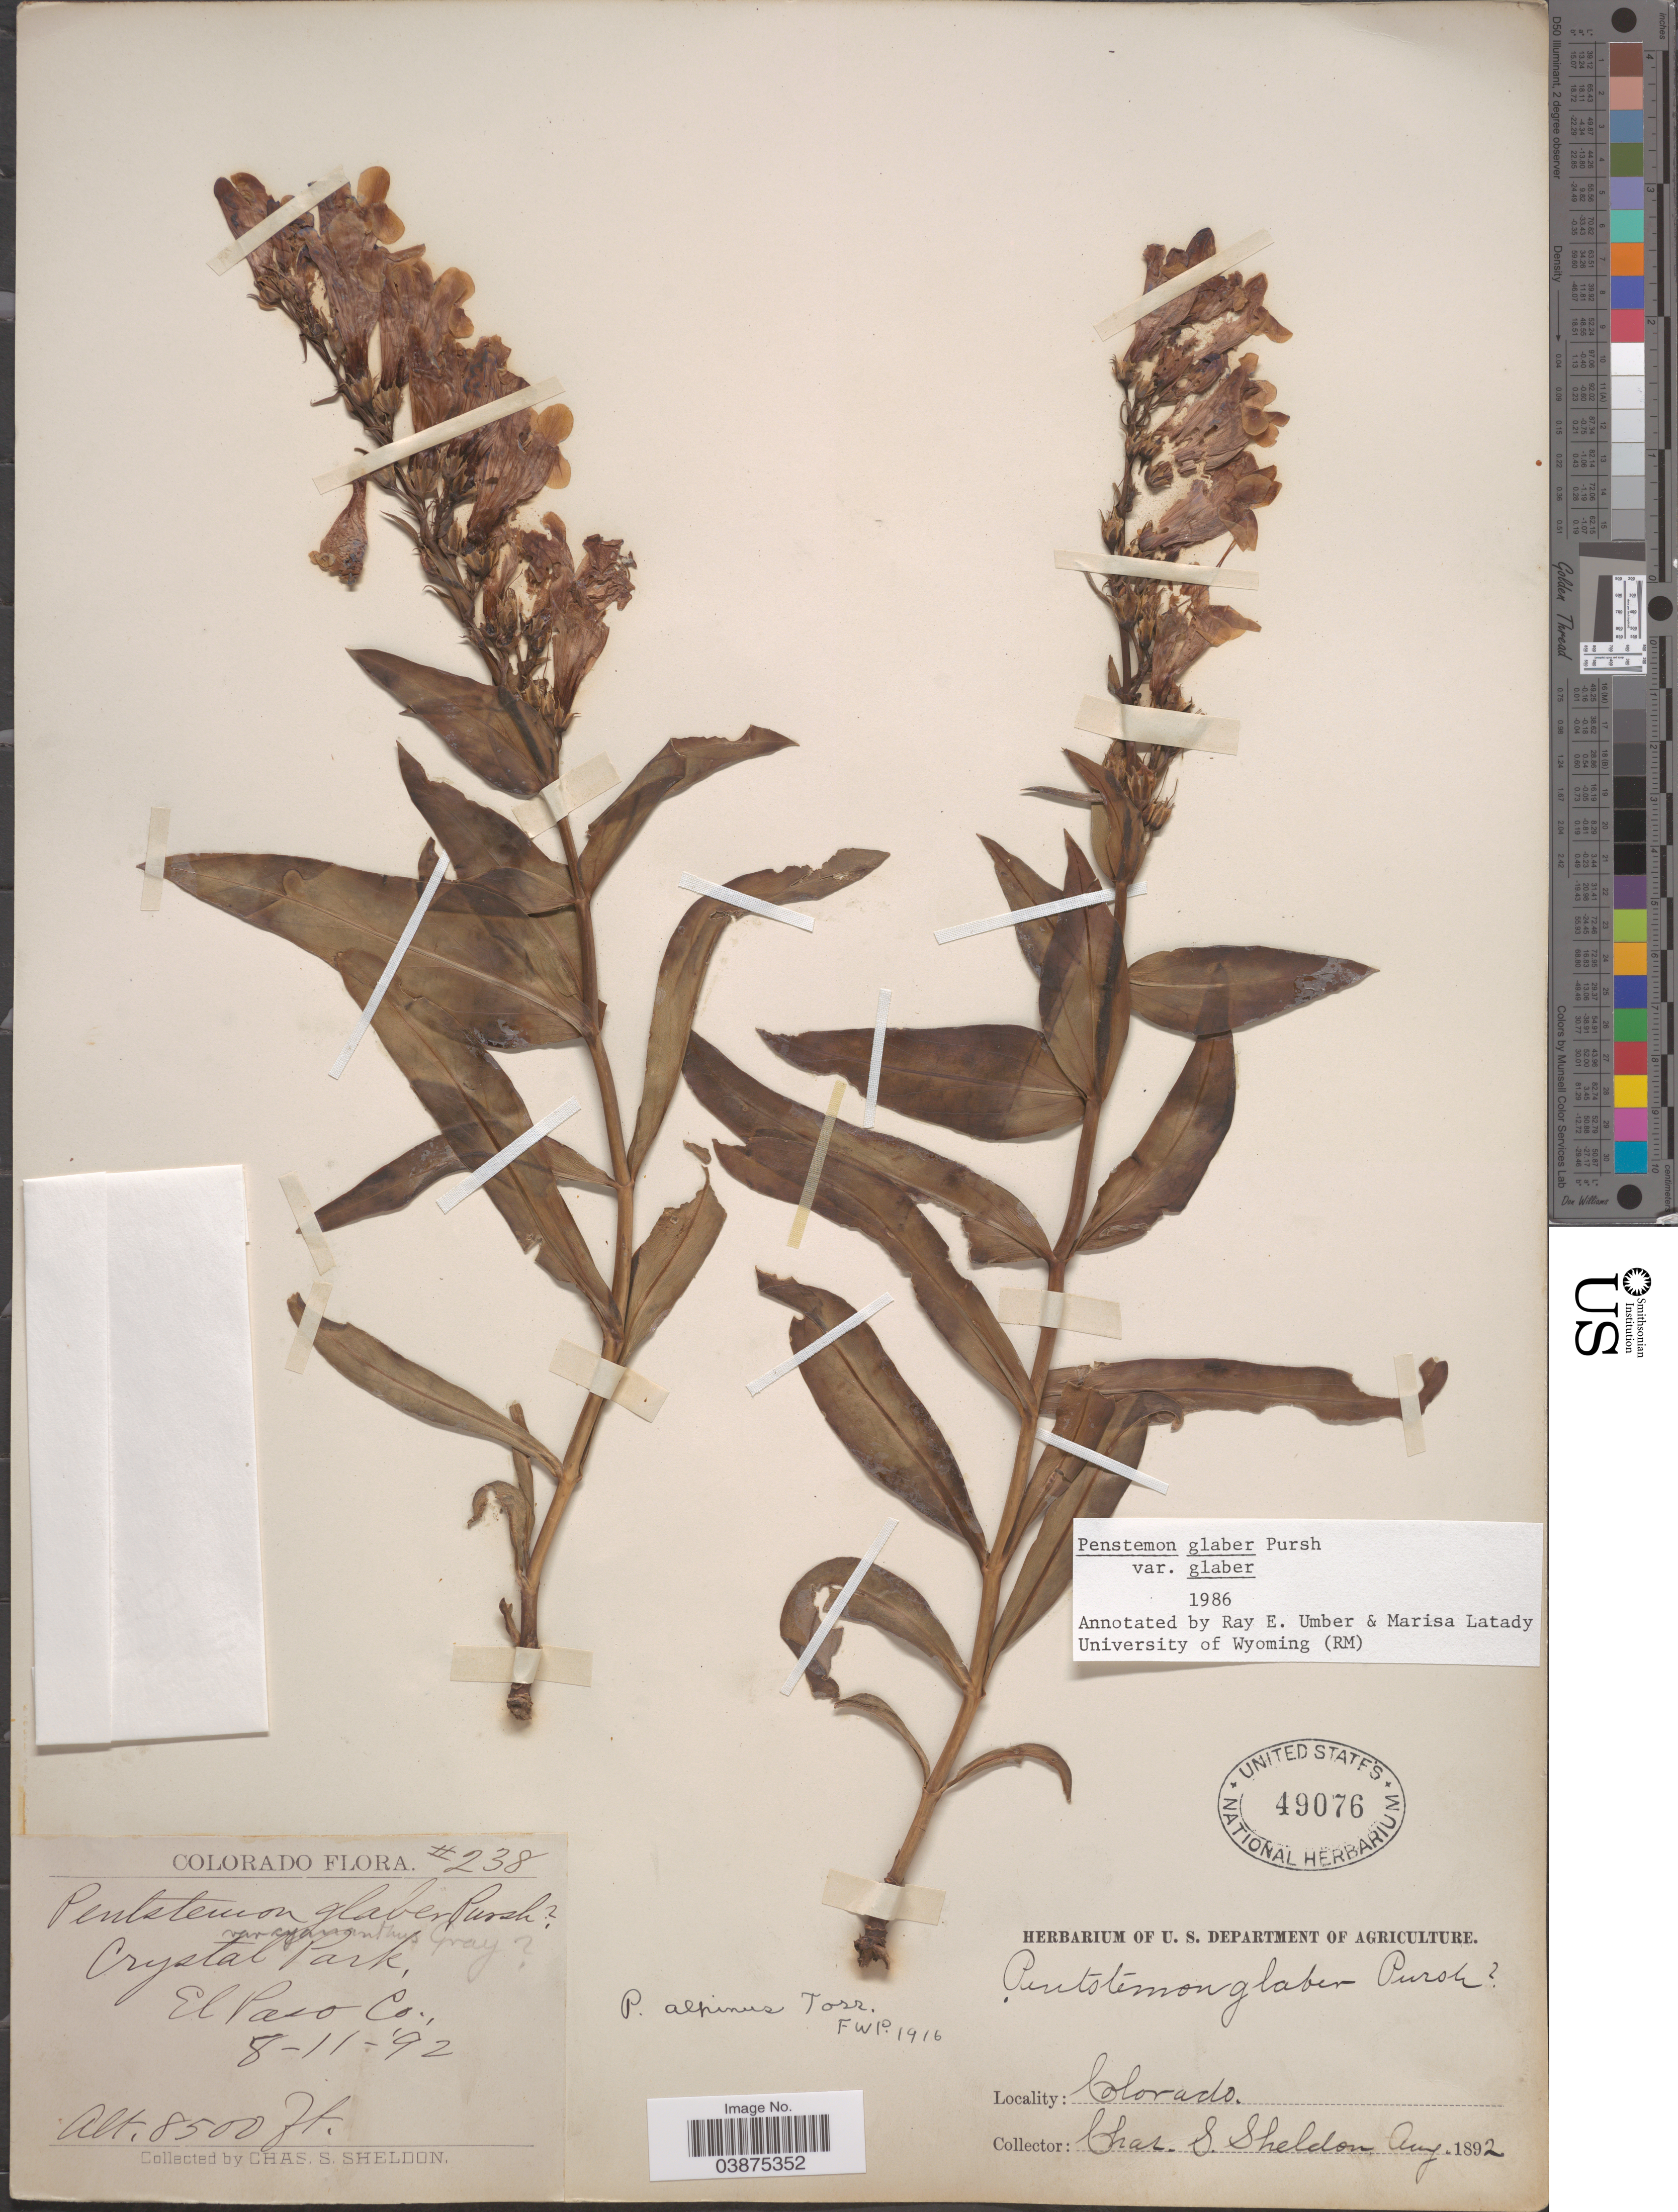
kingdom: Plantae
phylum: Tracheophyta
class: Magnoliopsida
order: Lamiales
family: Plantaginaceae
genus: Penstemon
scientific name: Penstemon glaber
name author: Pursh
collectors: C. S. Sheldon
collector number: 238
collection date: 1892-08-11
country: United States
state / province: Colorado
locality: Crystal Park, El Paso Co.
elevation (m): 2591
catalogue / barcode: US 49076